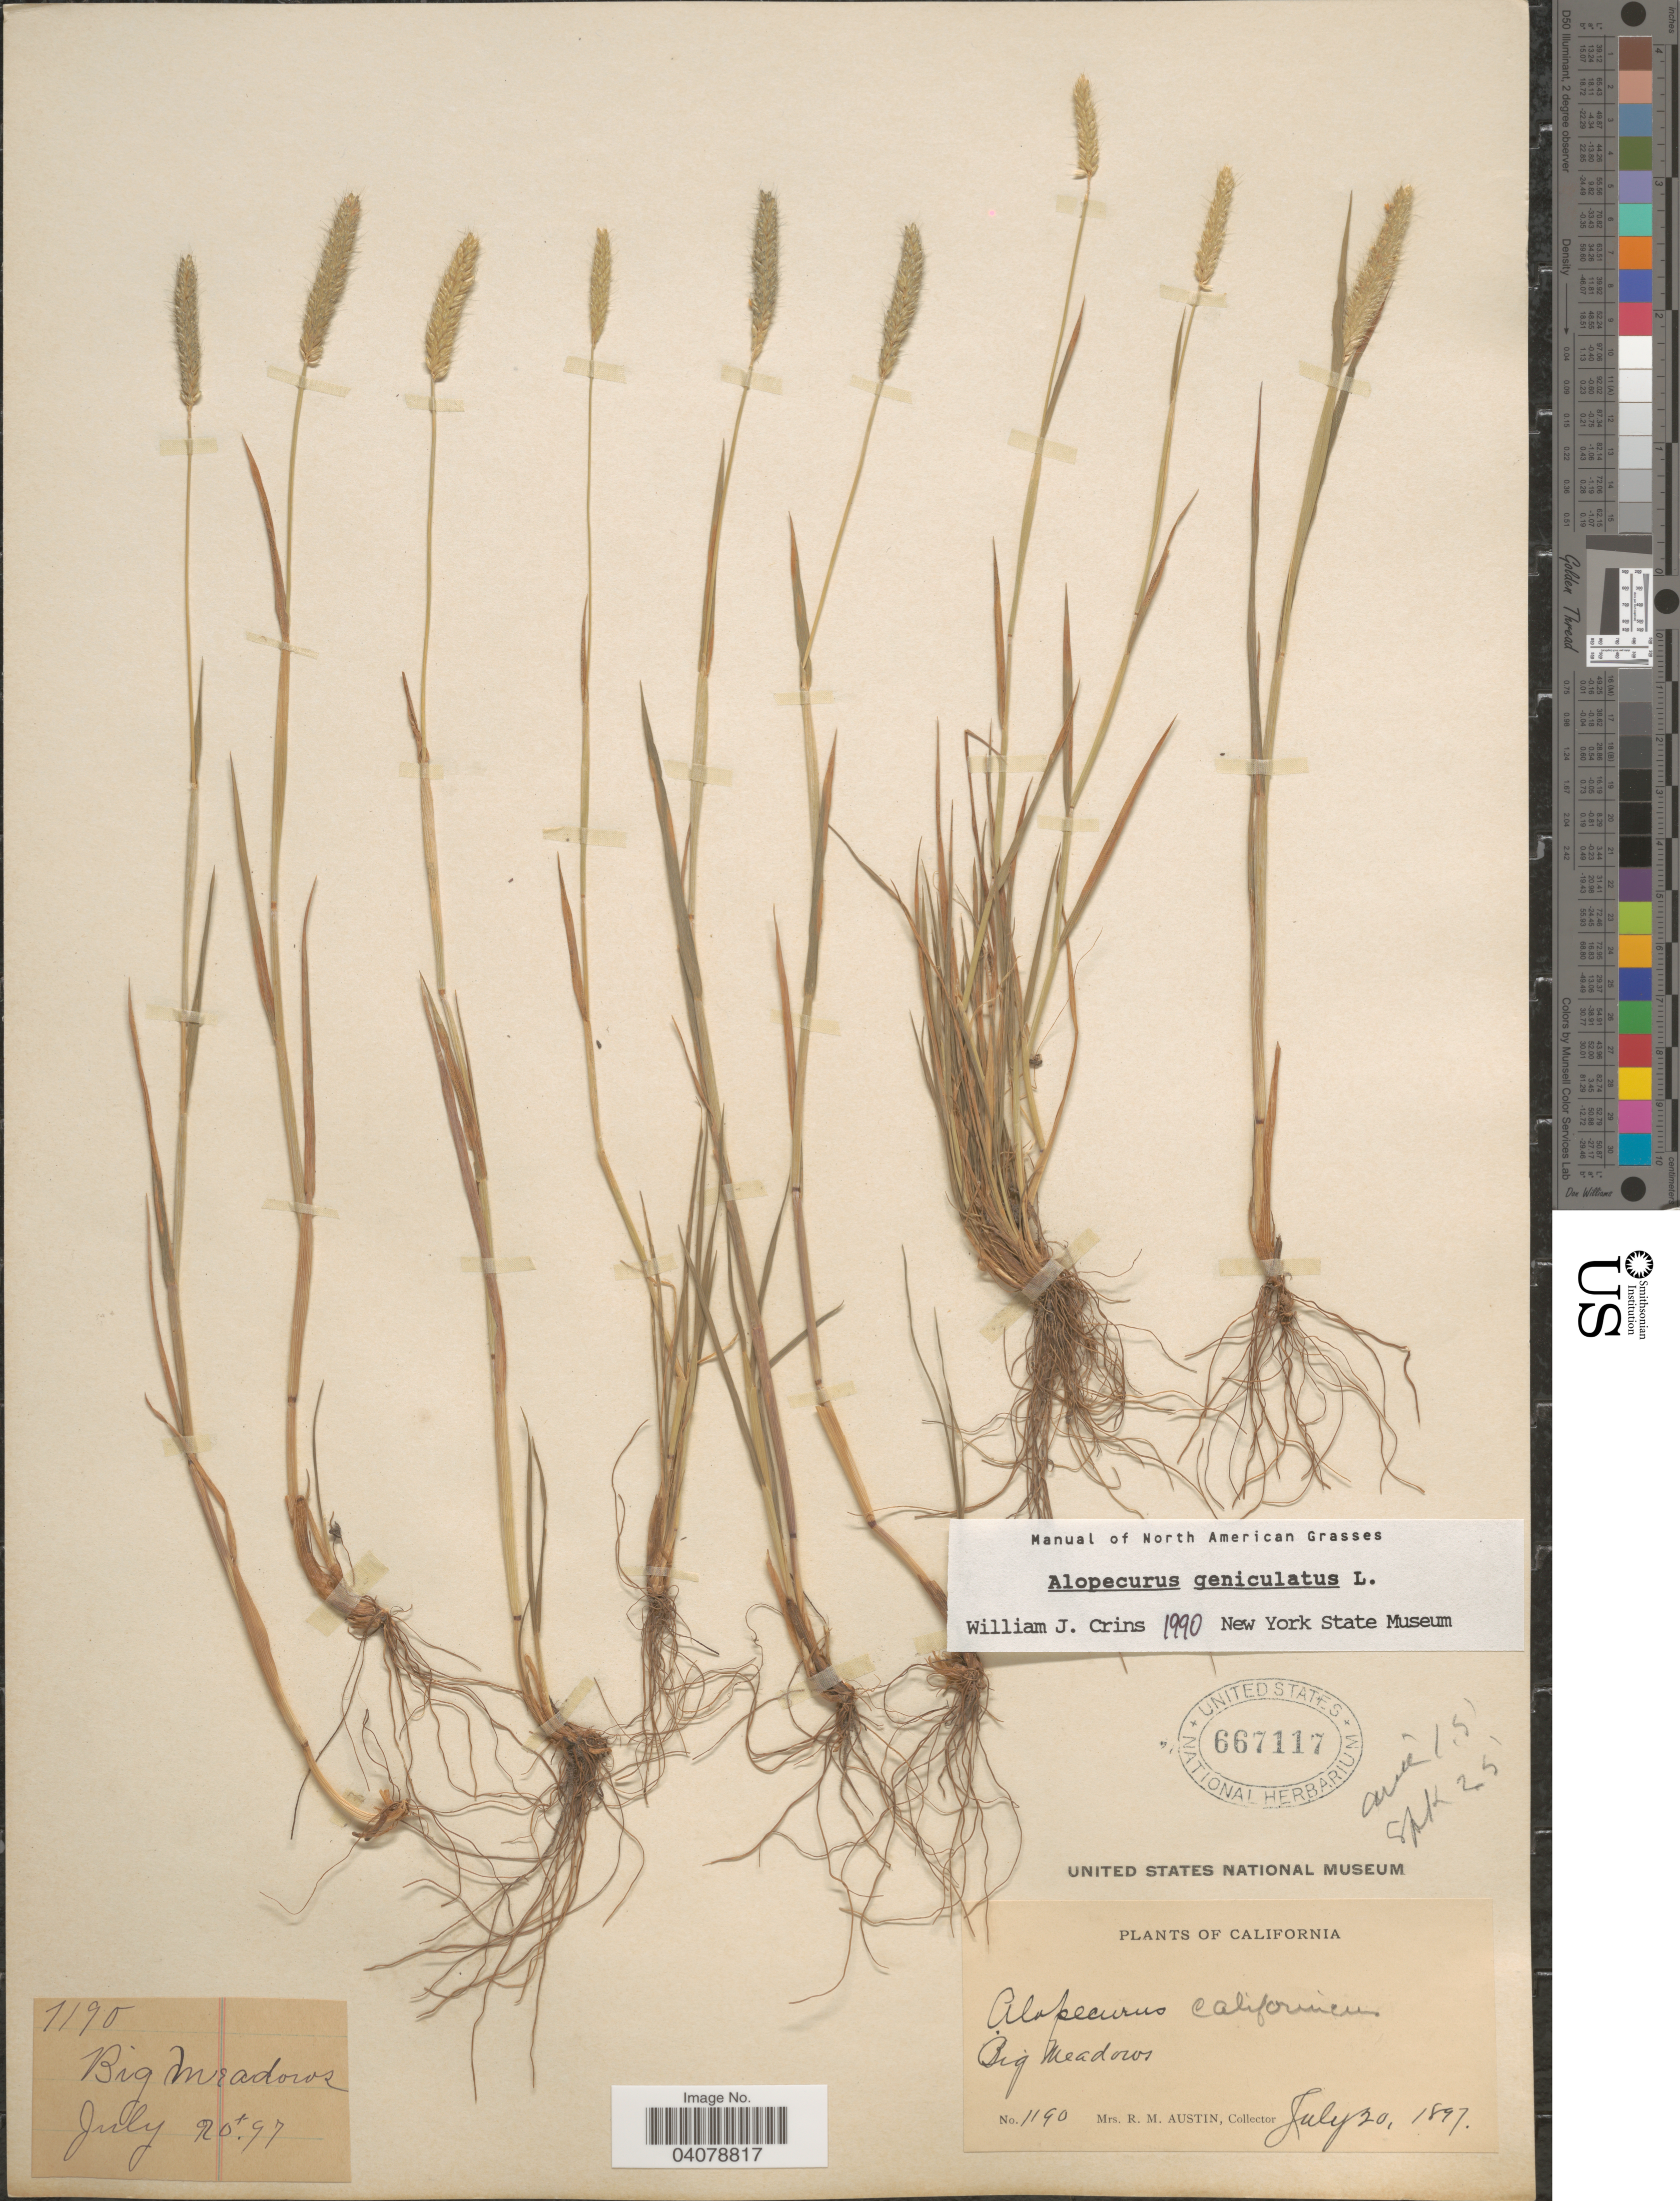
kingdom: Plantae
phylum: Tracheophyta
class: Liliopsida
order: Poales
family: Poaceae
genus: Alopecurus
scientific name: Alopecurus geniculatus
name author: L.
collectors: R. Austin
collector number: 1190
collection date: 1897-07-20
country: United States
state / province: California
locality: Big Meadows.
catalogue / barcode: US 667117